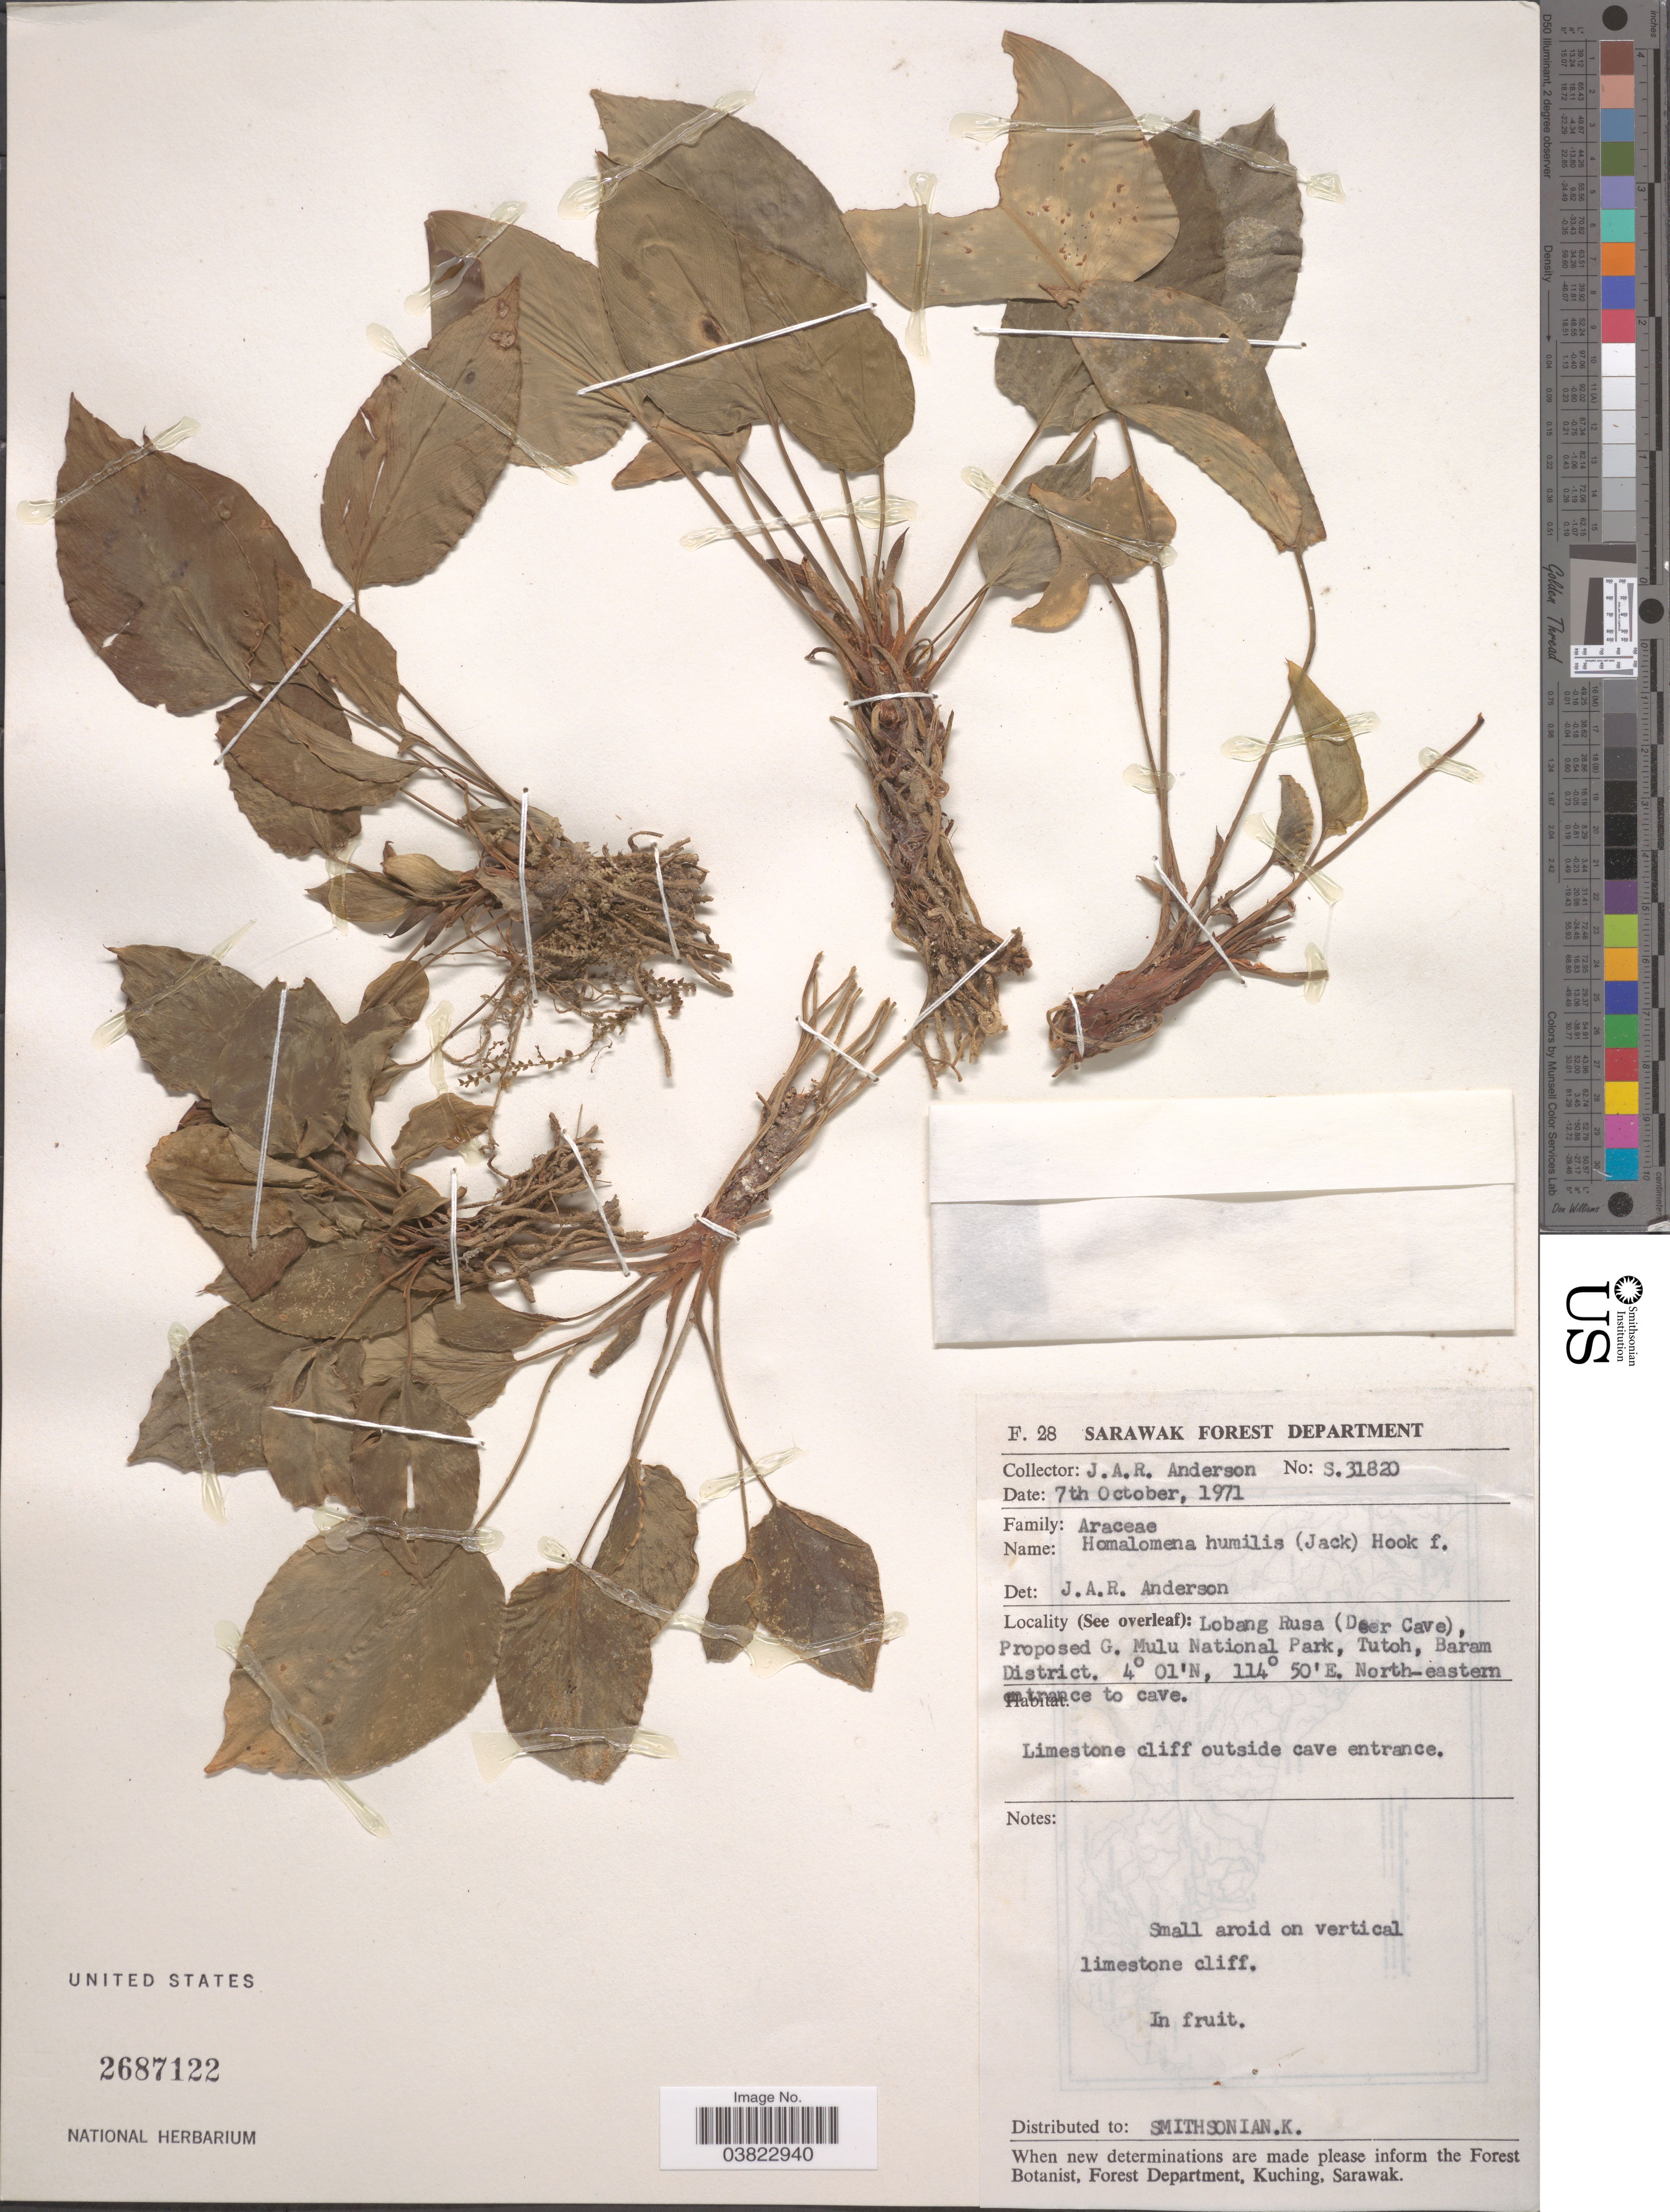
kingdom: Plantae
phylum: Tracheophyta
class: Liliopsida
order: Alismatales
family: Araceae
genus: Homalomena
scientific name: Homalomena humilis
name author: (Jack) Hook. f.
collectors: J. A. R. Anderson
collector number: S.31820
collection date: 1971-10-07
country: Malaysia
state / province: Sarawak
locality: Lobang Rusa (Deer Cave) Proposed G. Mulu National Park, Tutoh, Baram District. North-eastern entrance to cave.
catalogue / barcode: US 2687122